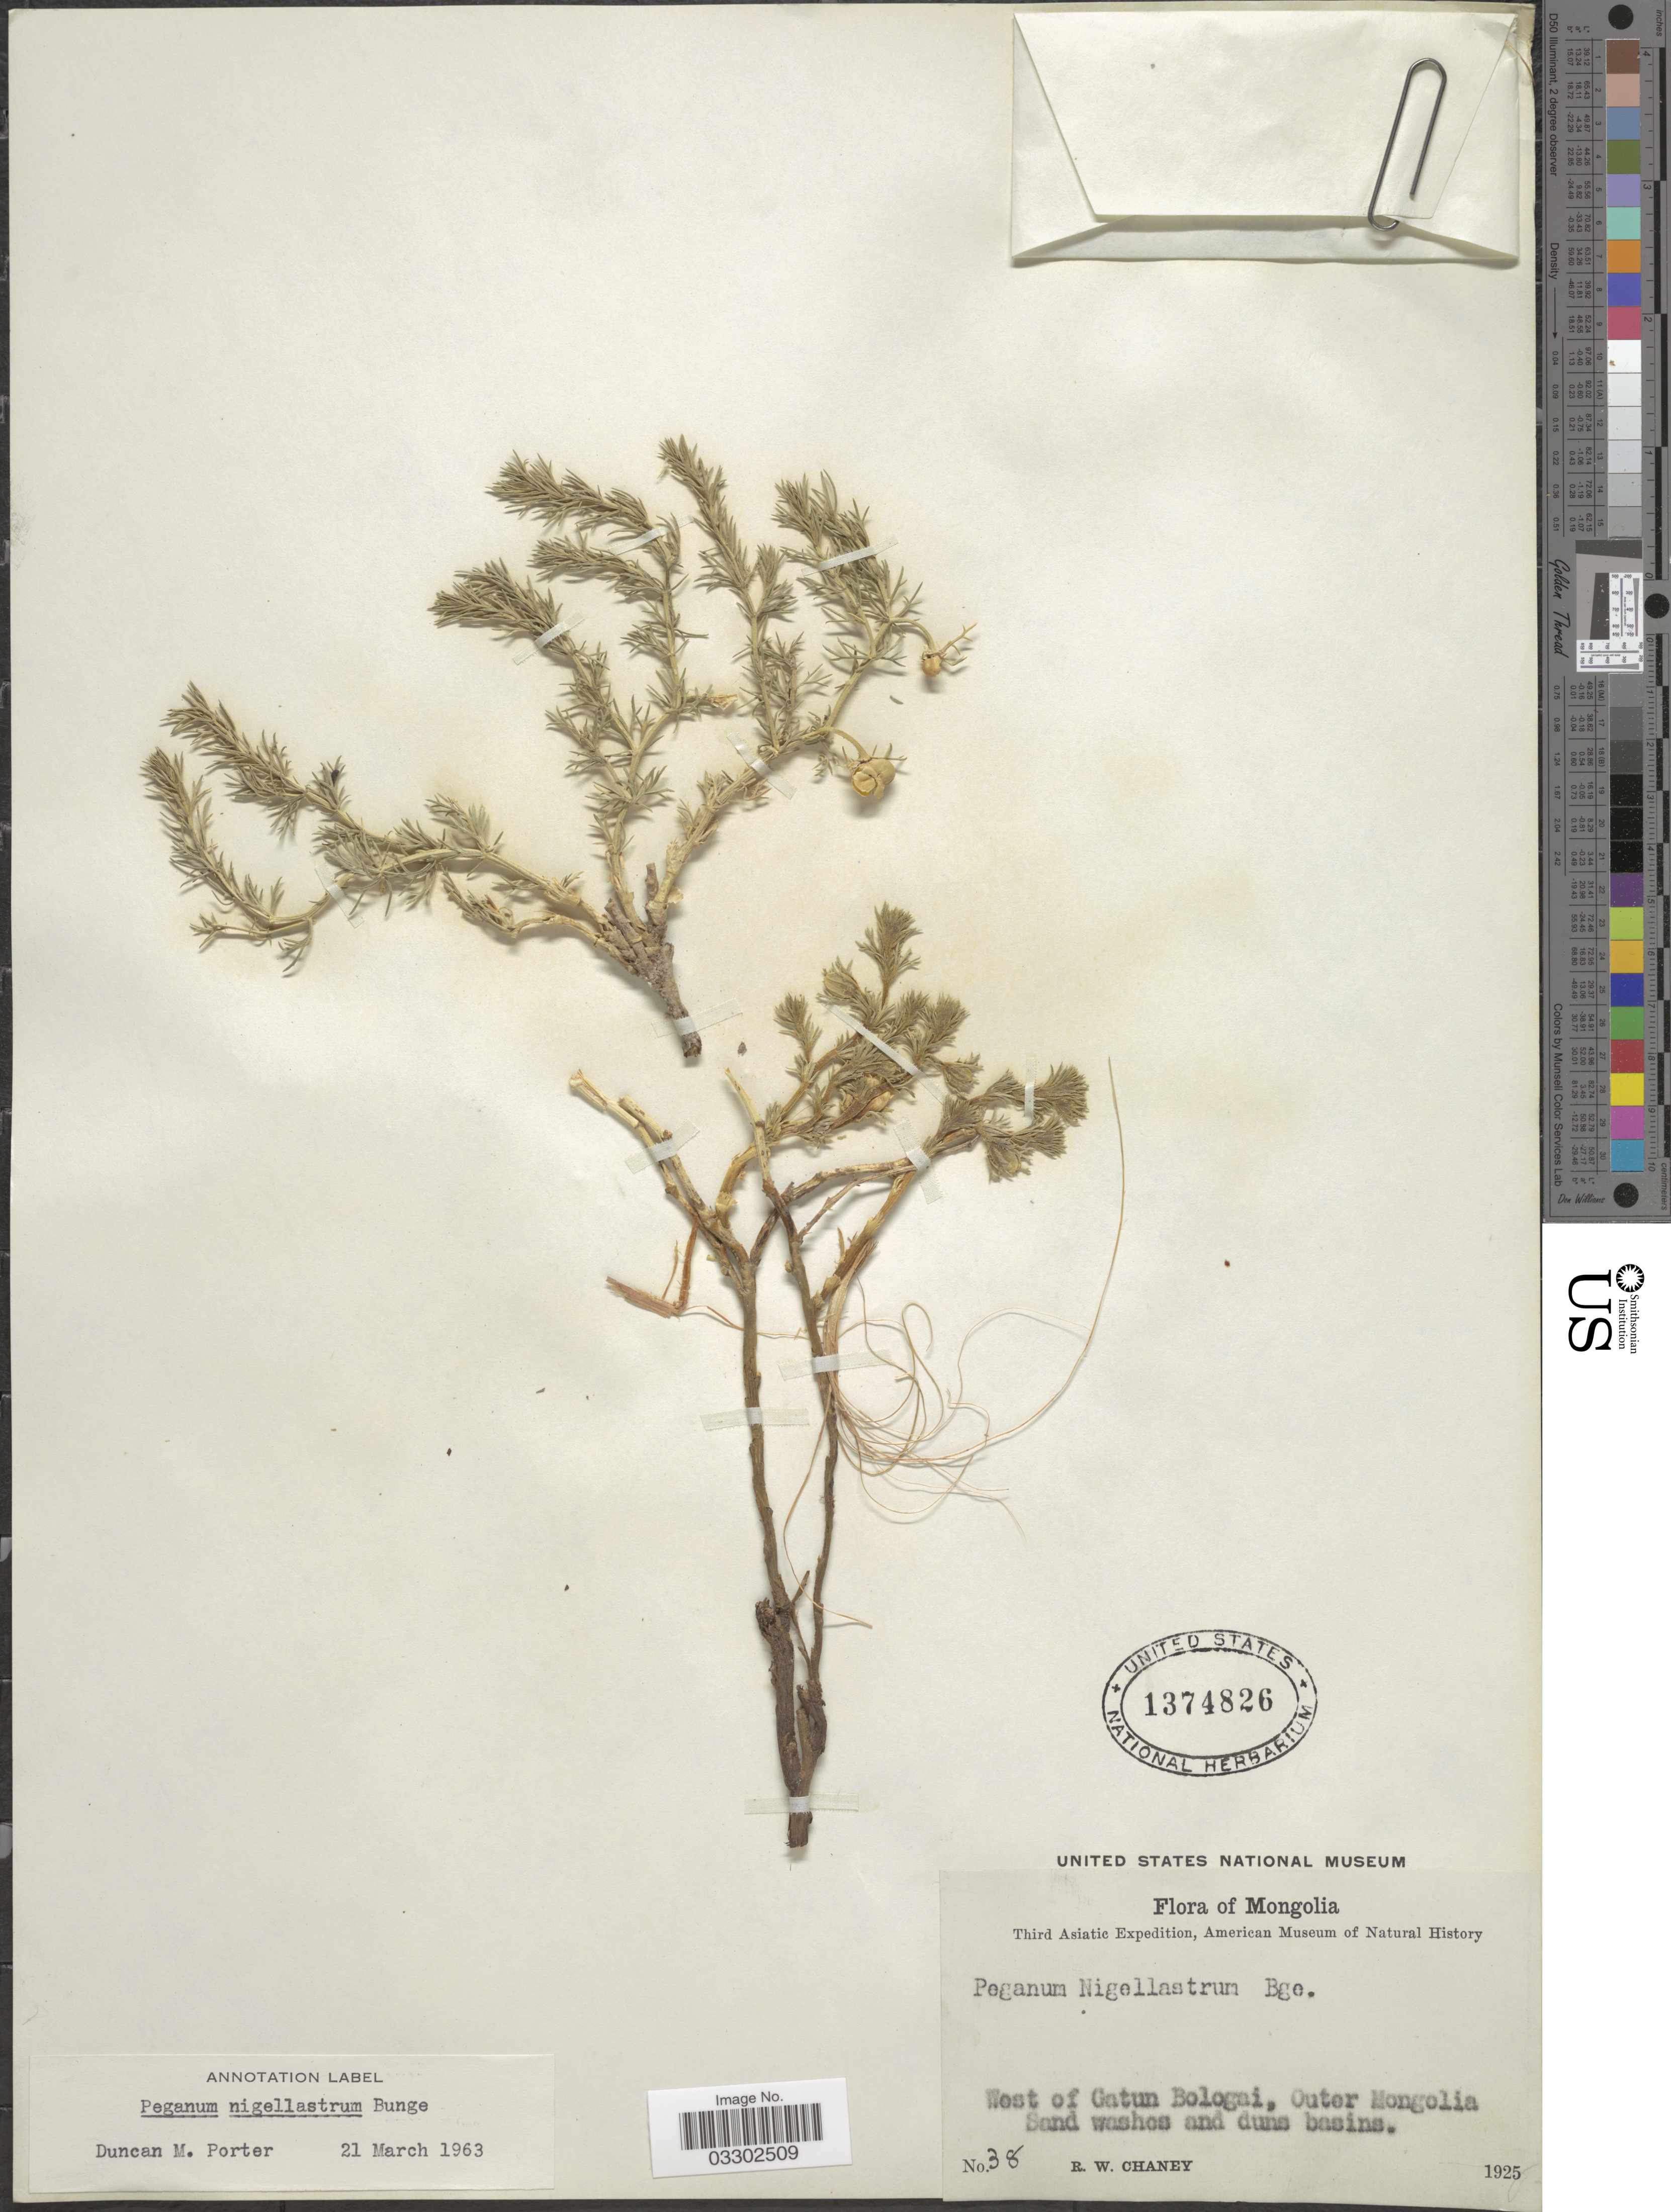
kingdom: Plantae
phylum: Tracheophyta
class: Magnoliopsida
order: Sapindales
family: Tetradiclidaceae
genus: Peganum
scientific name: Peganum nigellastrum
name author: Bunge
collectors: R. Chaney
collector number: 38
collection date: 1925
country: Mongolia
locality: West of Gatun Bologai, Outer Mongolia.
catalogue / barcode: US 1374826